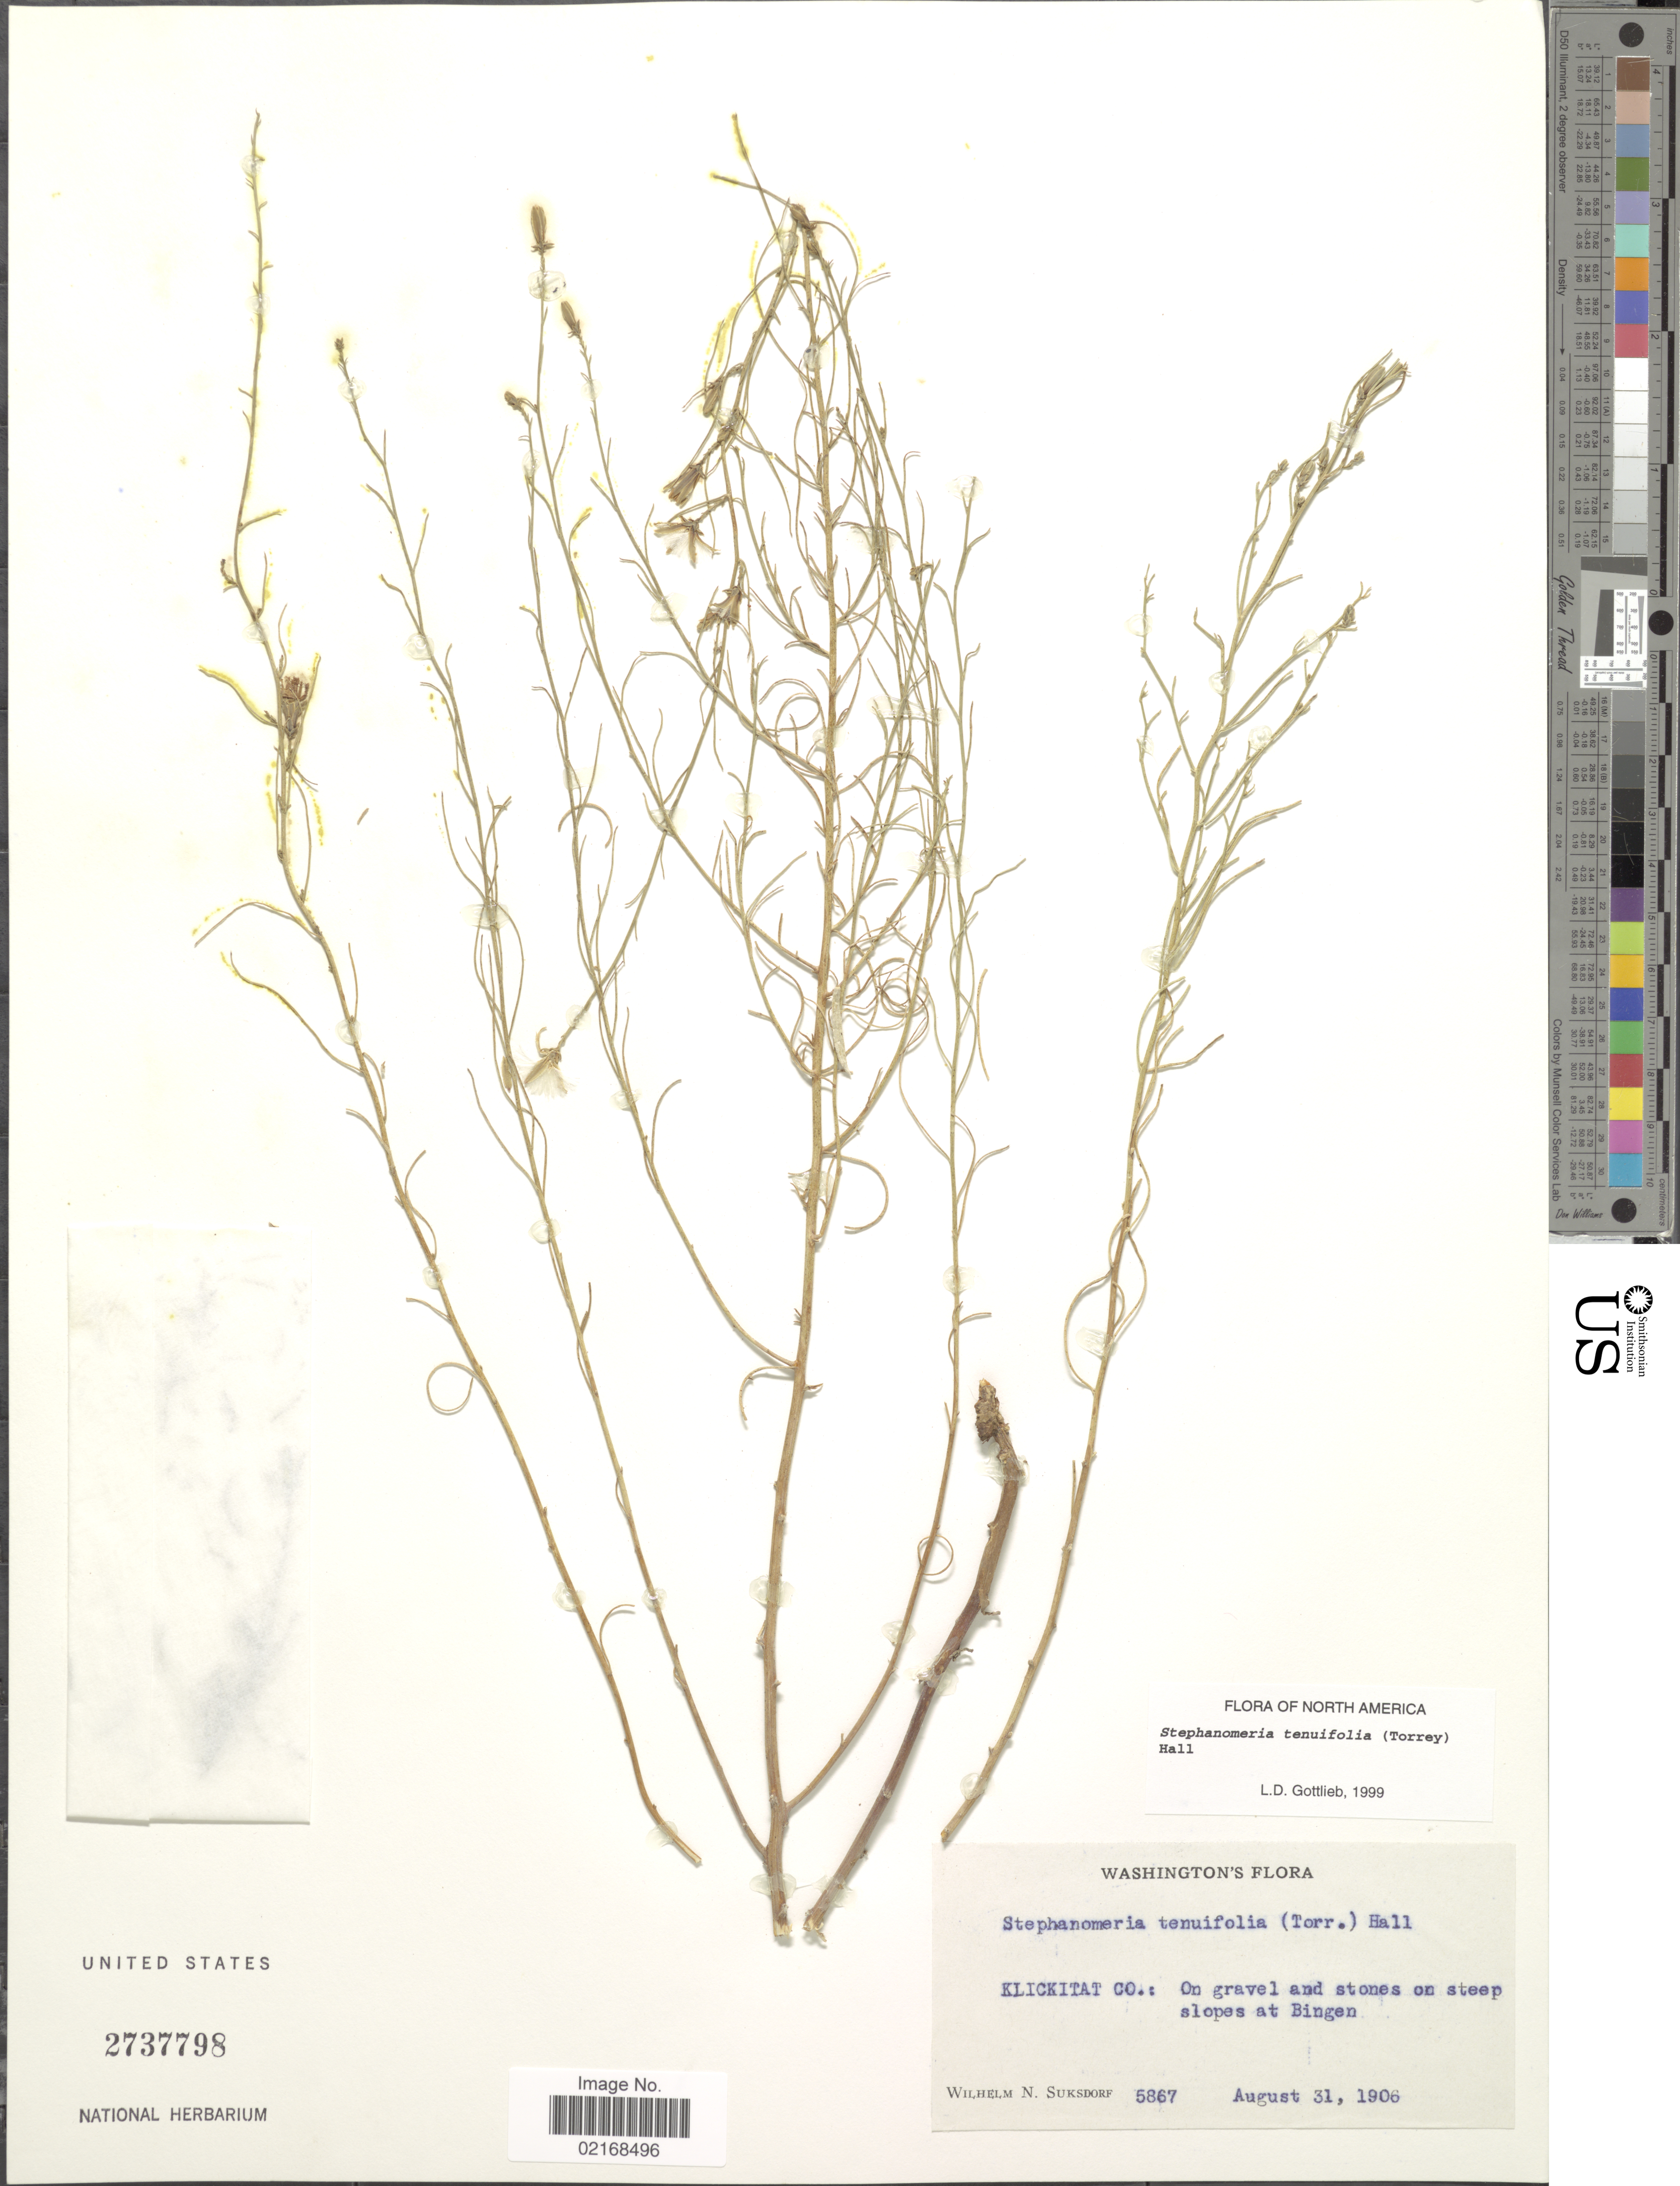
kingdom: Plantae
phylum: Tracheophyta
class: Magnoliopsida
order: Asterales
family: Asteraceae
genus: Stephanomeria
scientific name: Stephanomeria tenuifolia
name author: (Torr.) H.M. Hall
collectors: W. N. Suksdorf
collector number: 5867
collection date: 1906-08-31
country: United States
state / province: Washington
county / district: Klickitat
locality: Klickitat Co: On gravel and stones on steep slopes at Bingen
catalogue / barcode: US 2737798